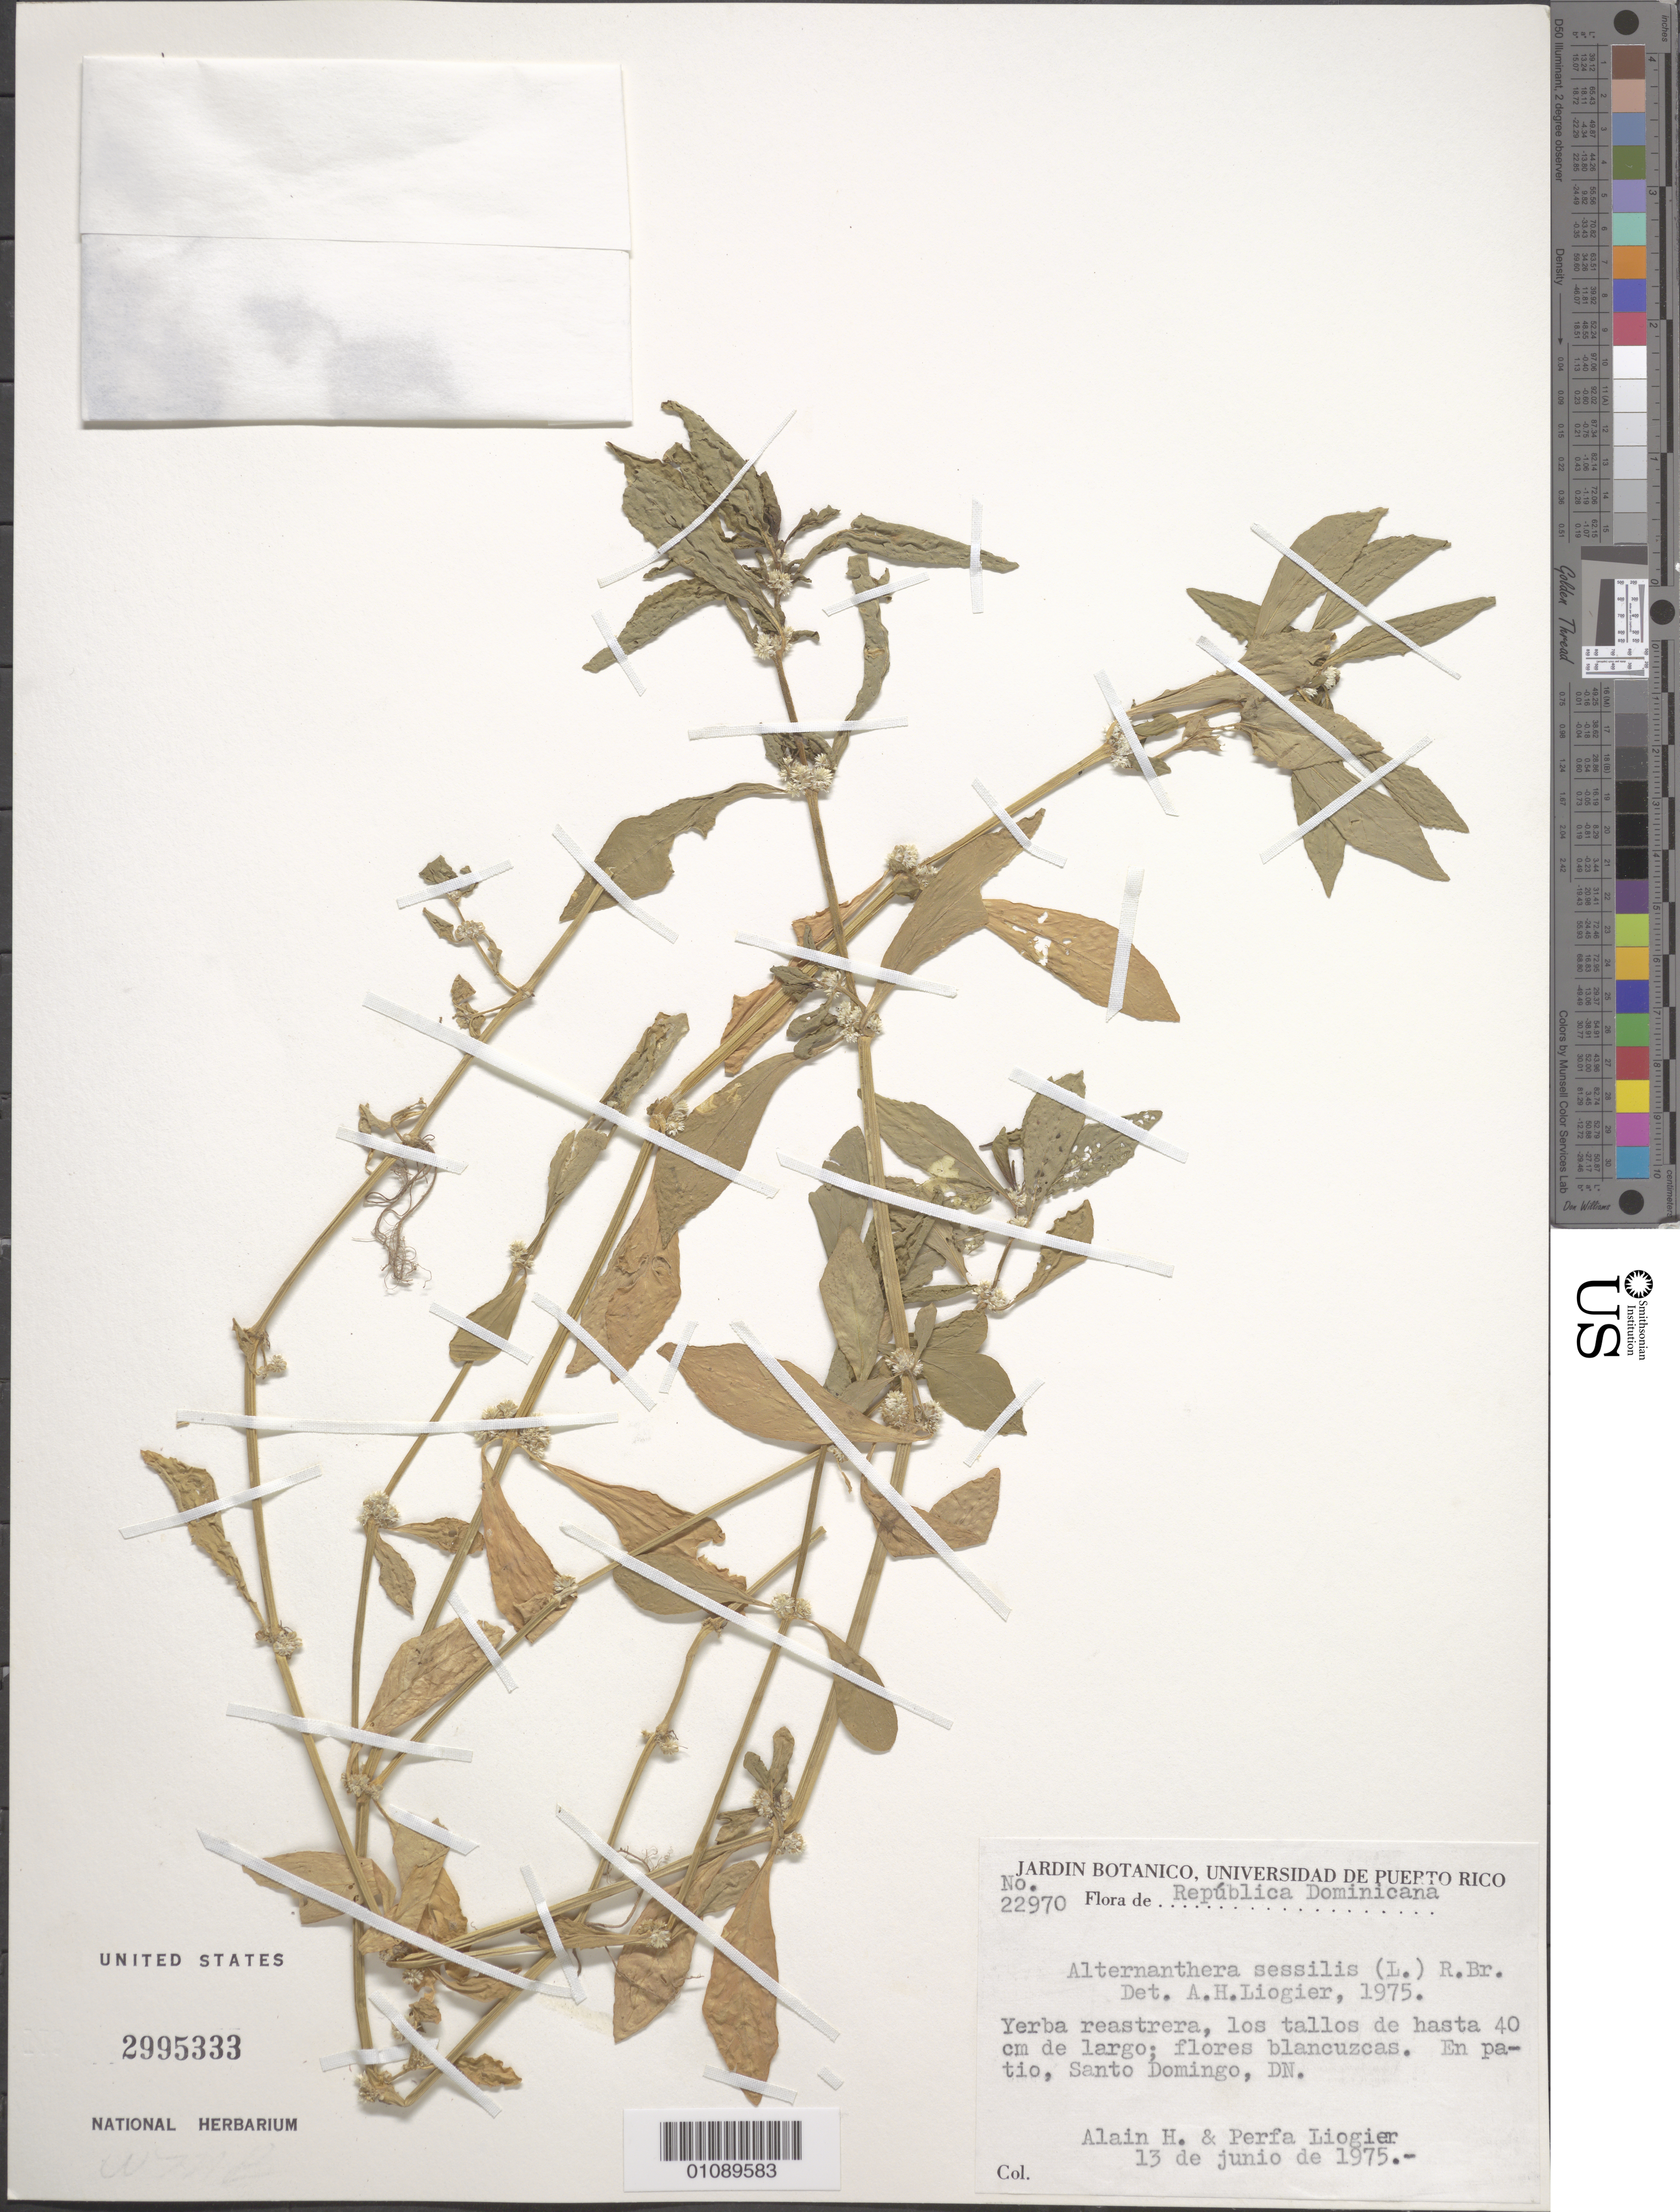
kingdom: Plantae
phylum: Tracheophyta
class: Magnoliopsida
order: Caryophyllales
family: Amaranthaceae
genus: Alternanthera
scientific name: Alternanthera sessilis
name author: (L.) DC.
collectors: A. H. Liogier, A. H. Liogier & M. P. Liogier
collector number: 22970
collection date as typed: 13 Jun 1975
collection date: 1975-06-13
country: Dominican Republic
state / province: Santo Domingo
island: Hispaniola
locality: Santo Domingo.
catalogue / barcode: US 2995333